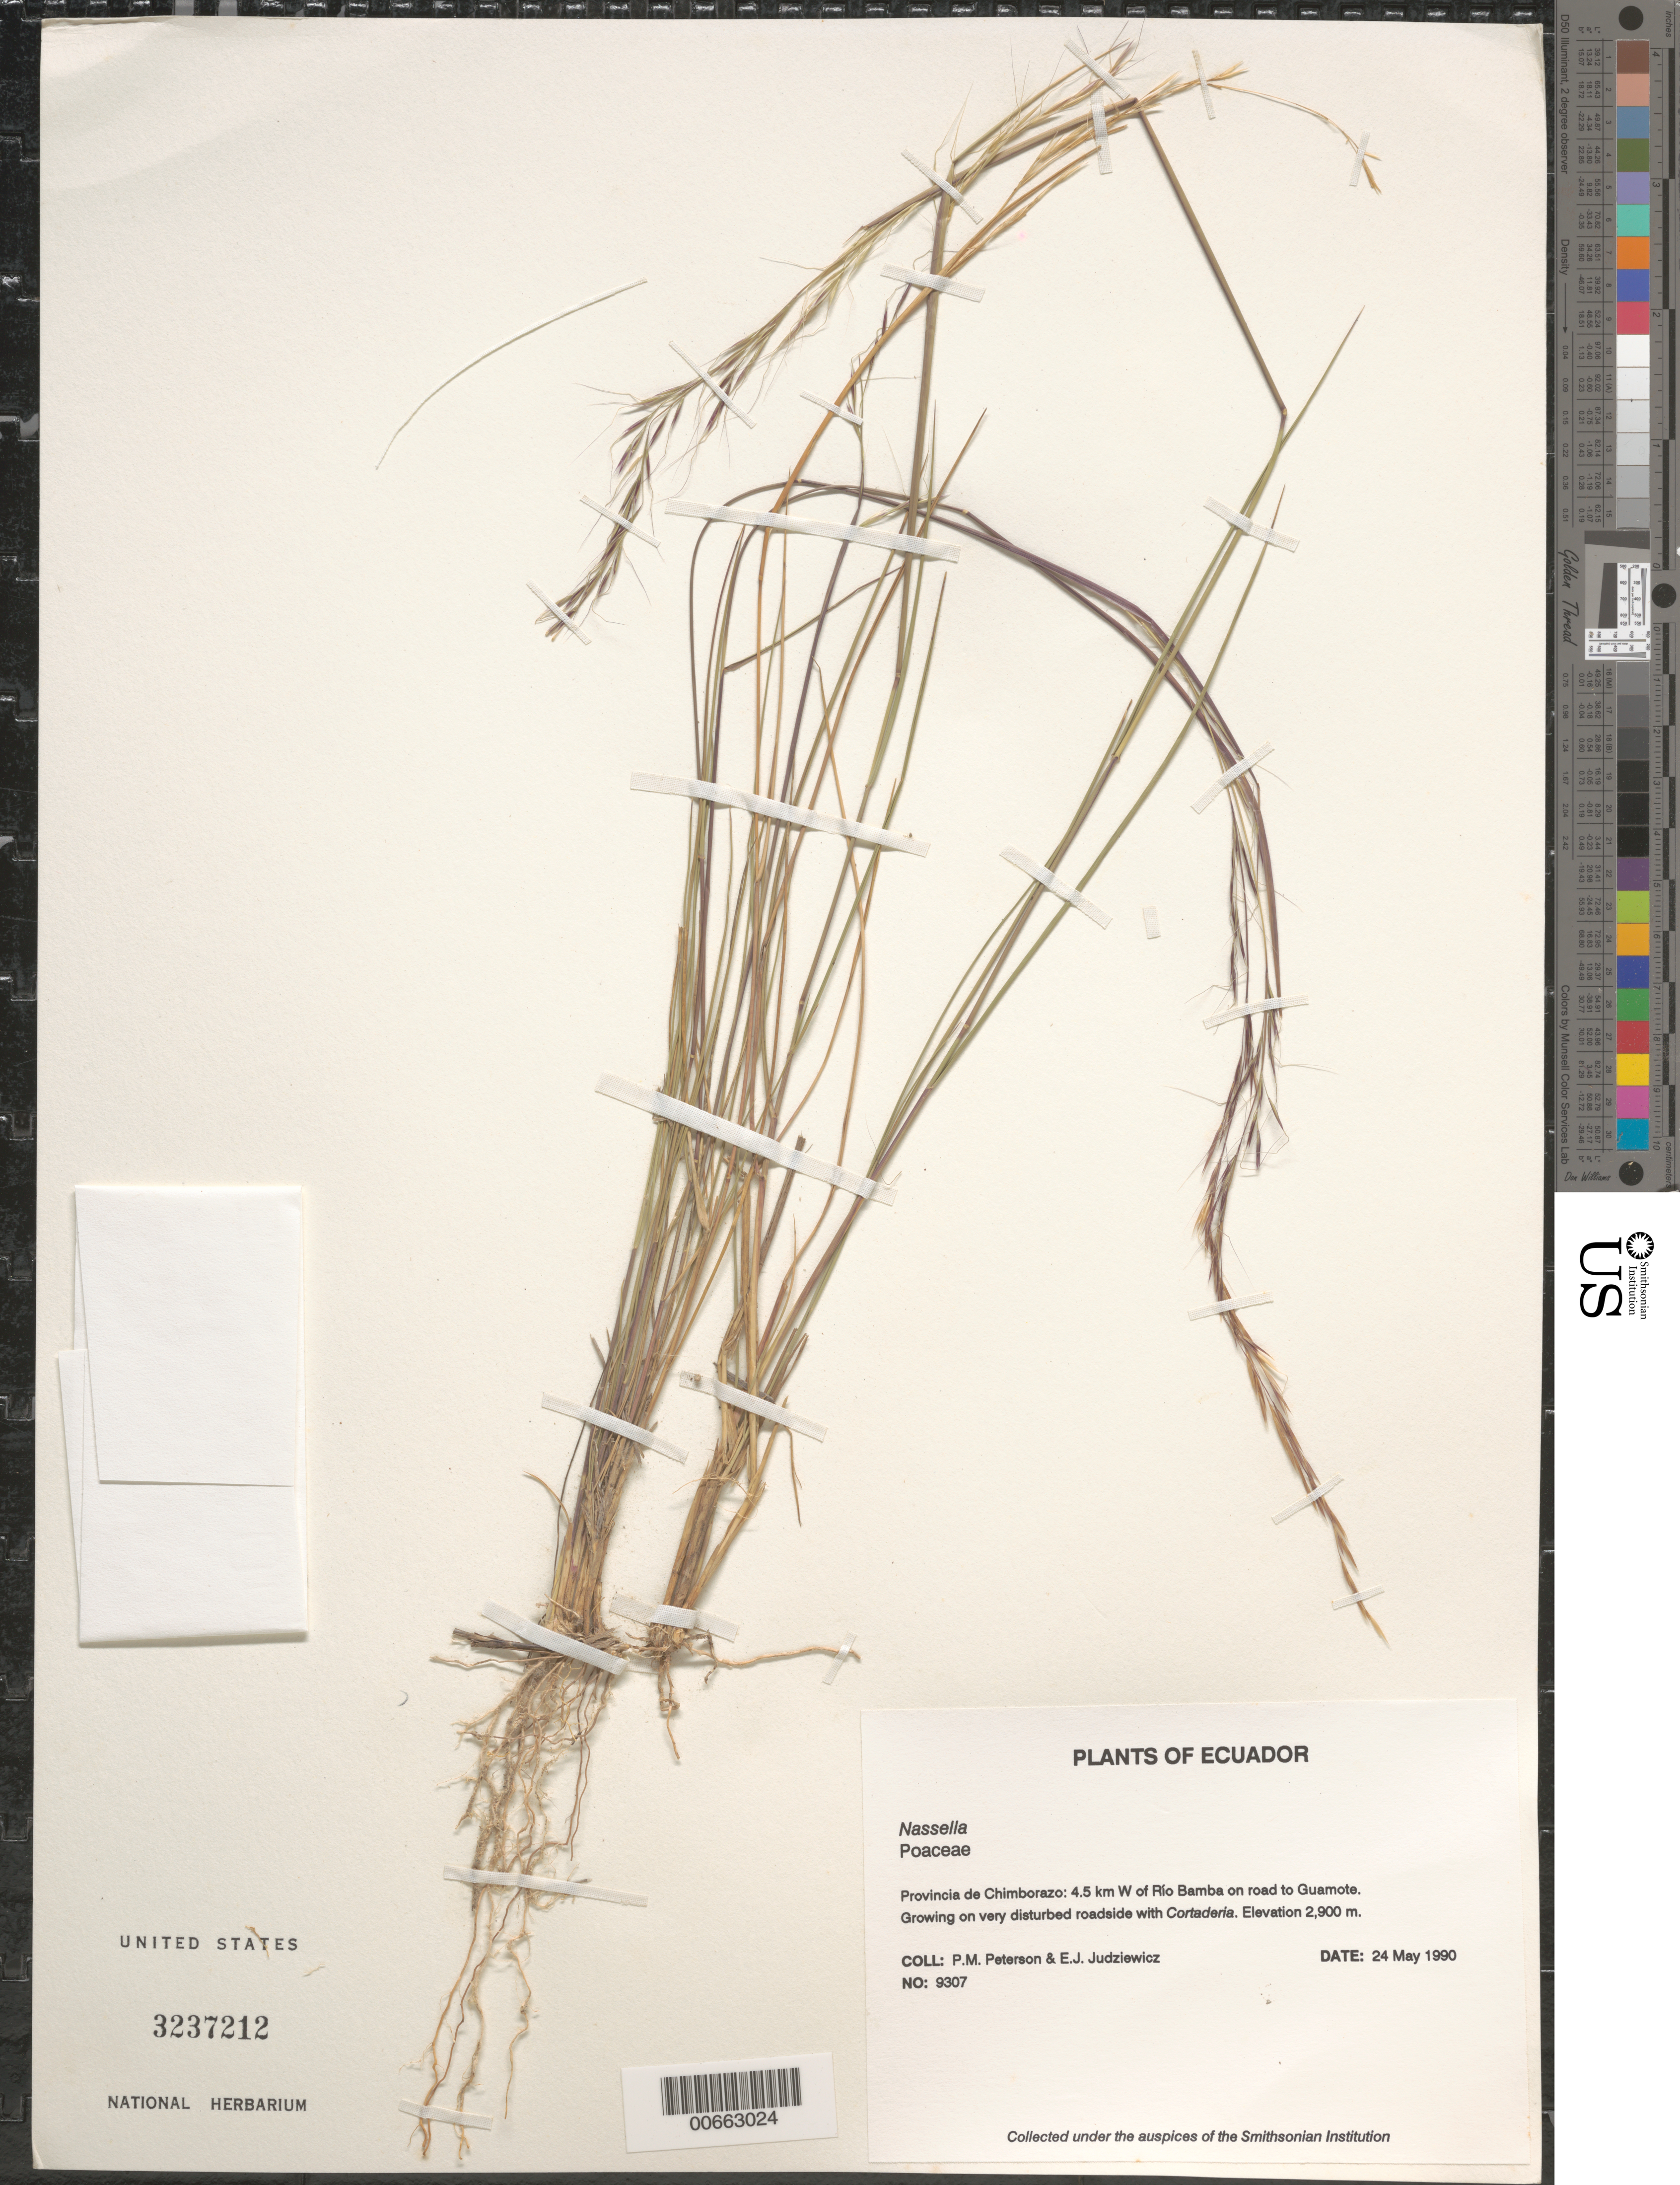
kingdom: Plantae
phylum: Tracheophyta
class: Liliopsida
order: Poales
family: Poaceae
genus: Nassella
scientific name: Nassella sp.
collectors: P. M. Peterson & E. J. Judziewicz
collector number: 09307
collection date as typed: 24 May 1990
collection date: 1990-05-24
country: Ecuador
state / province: Chimborazo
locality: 4.5 km W of Río Bamba on road to Guamote.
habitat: Growing on very disturbed roadside with Cortaderia.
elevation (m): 2900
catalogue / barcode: US 3237212